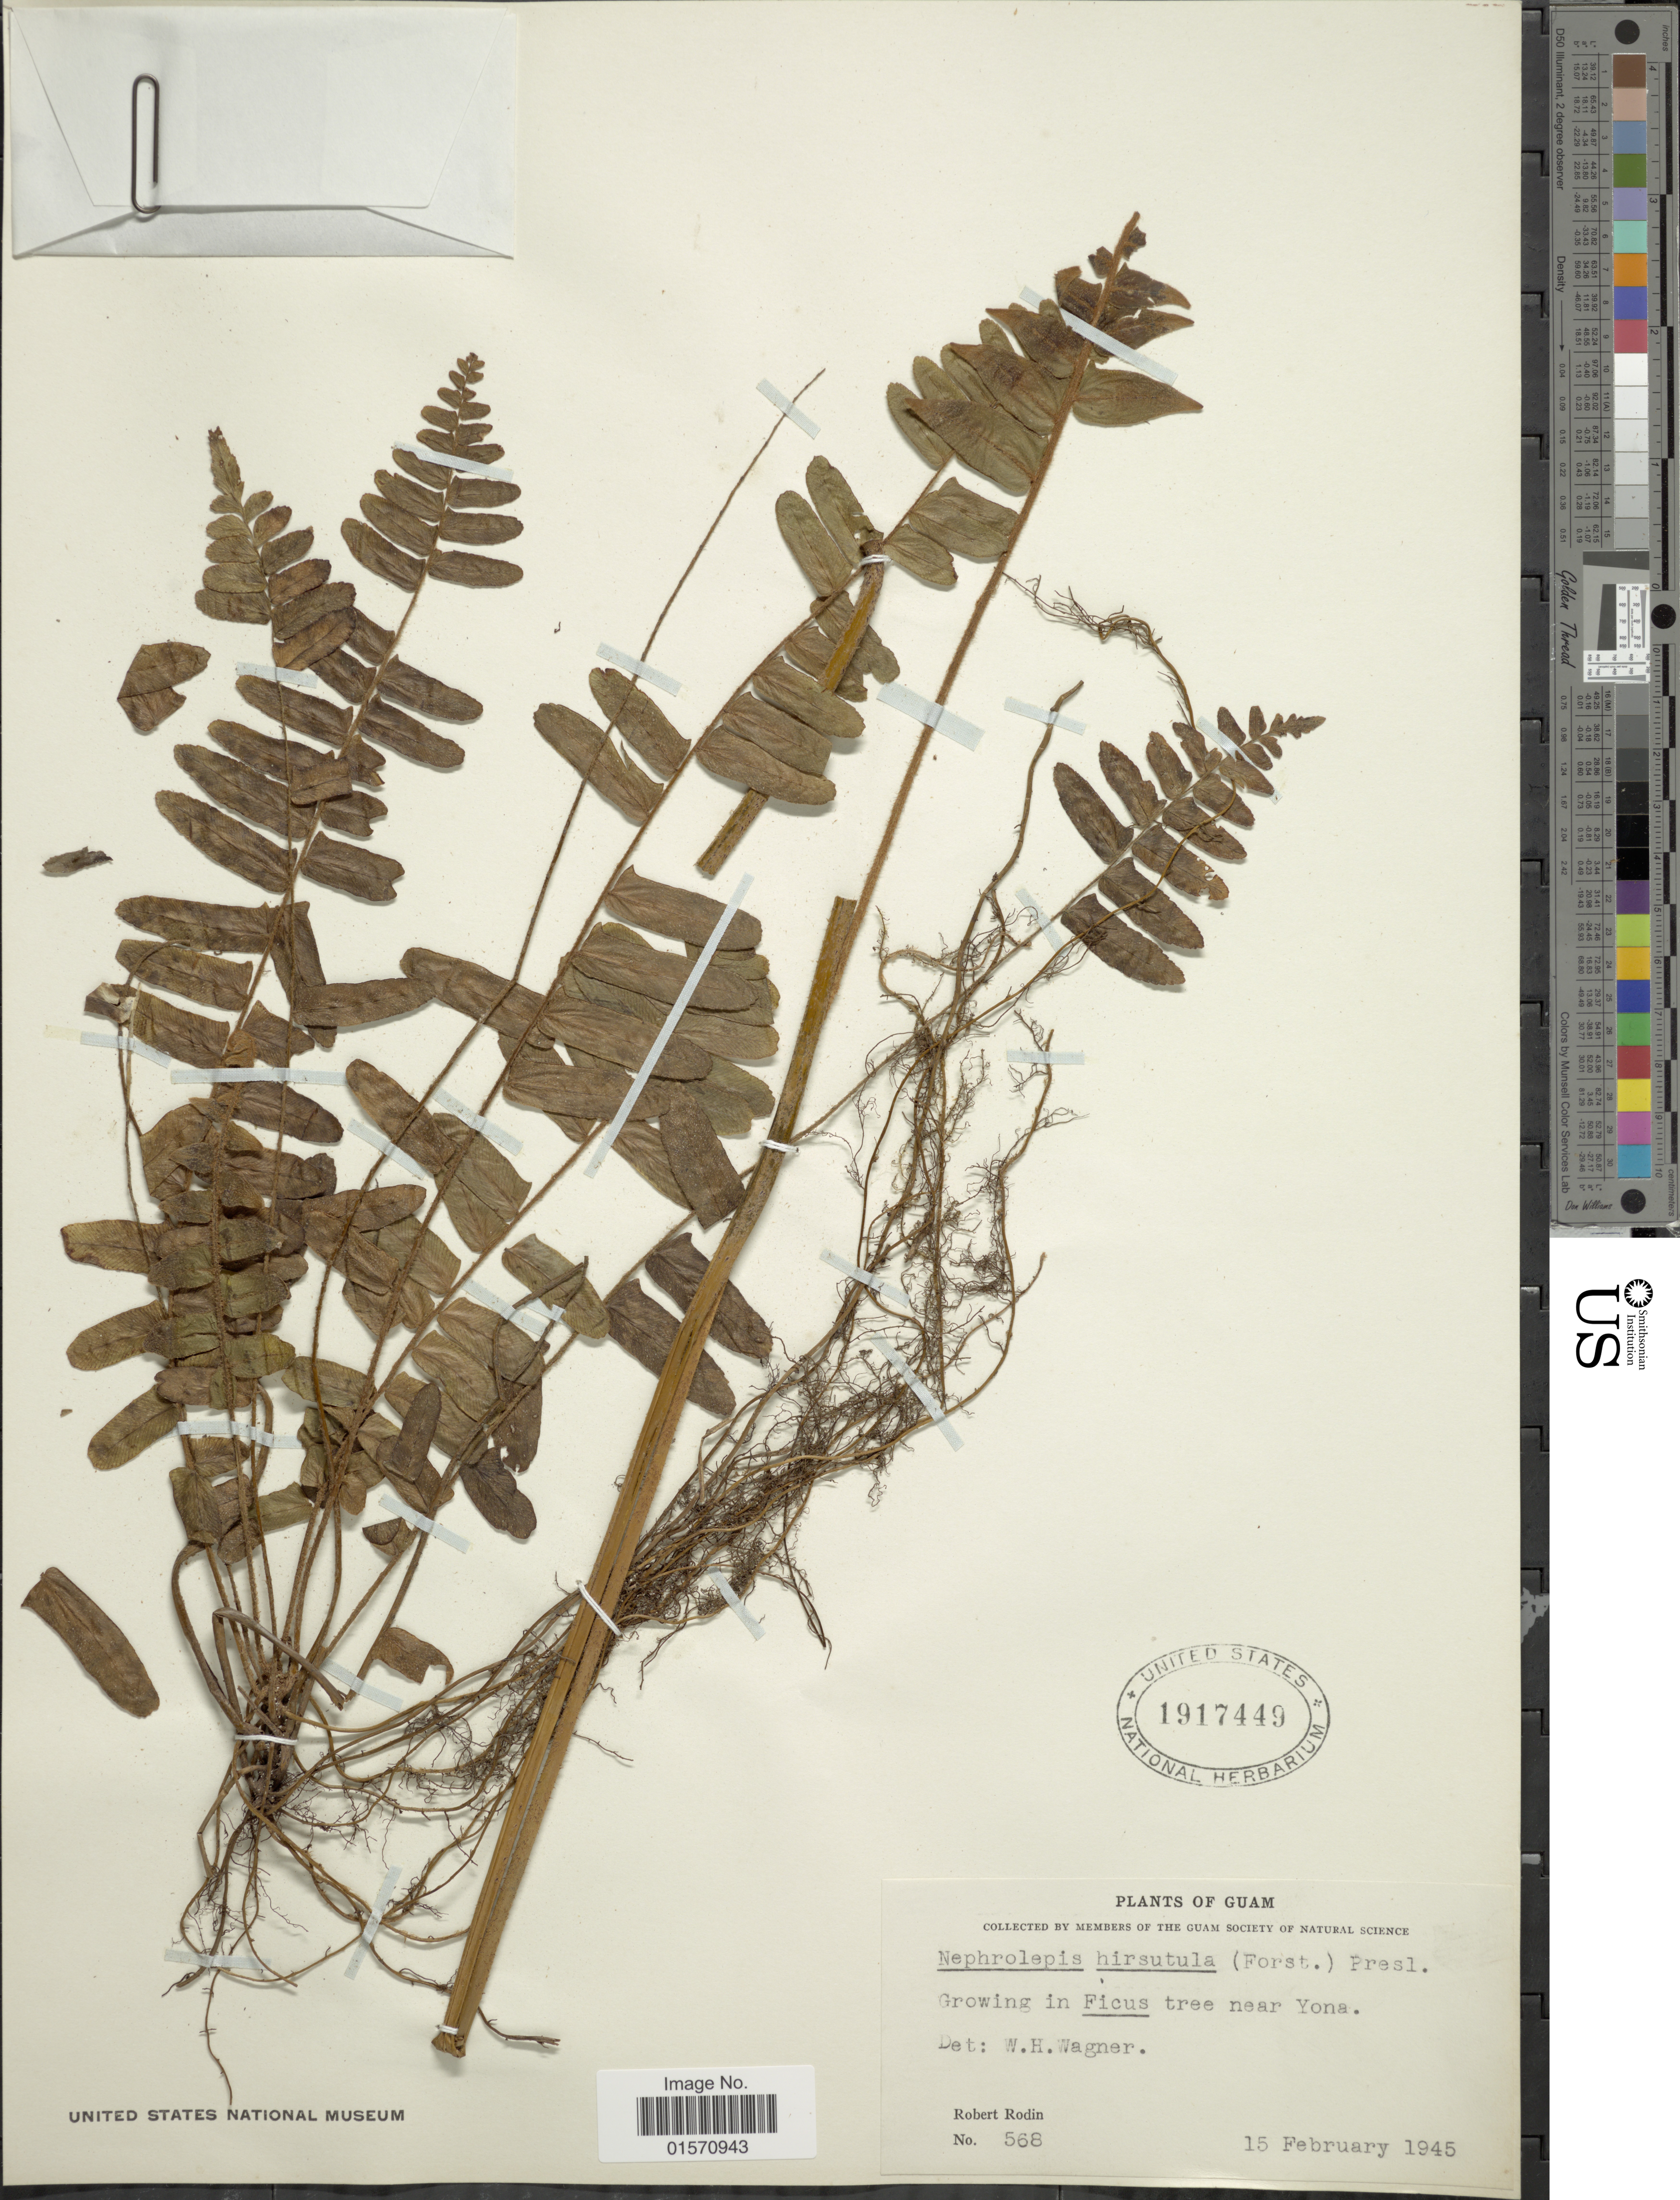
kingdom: Plantae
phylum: Tracheophyta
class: Polypodiopsida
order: Polypodiales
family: Nephrolepidaceae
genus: Nephrolepis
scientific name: Nephrolepis hirsutula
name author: (G. Forst.) C. Presl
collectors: R. Rodin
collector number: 568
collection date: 1945-02-15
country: Guam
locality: In Ficus tree near Yona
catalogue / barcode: US 1917449